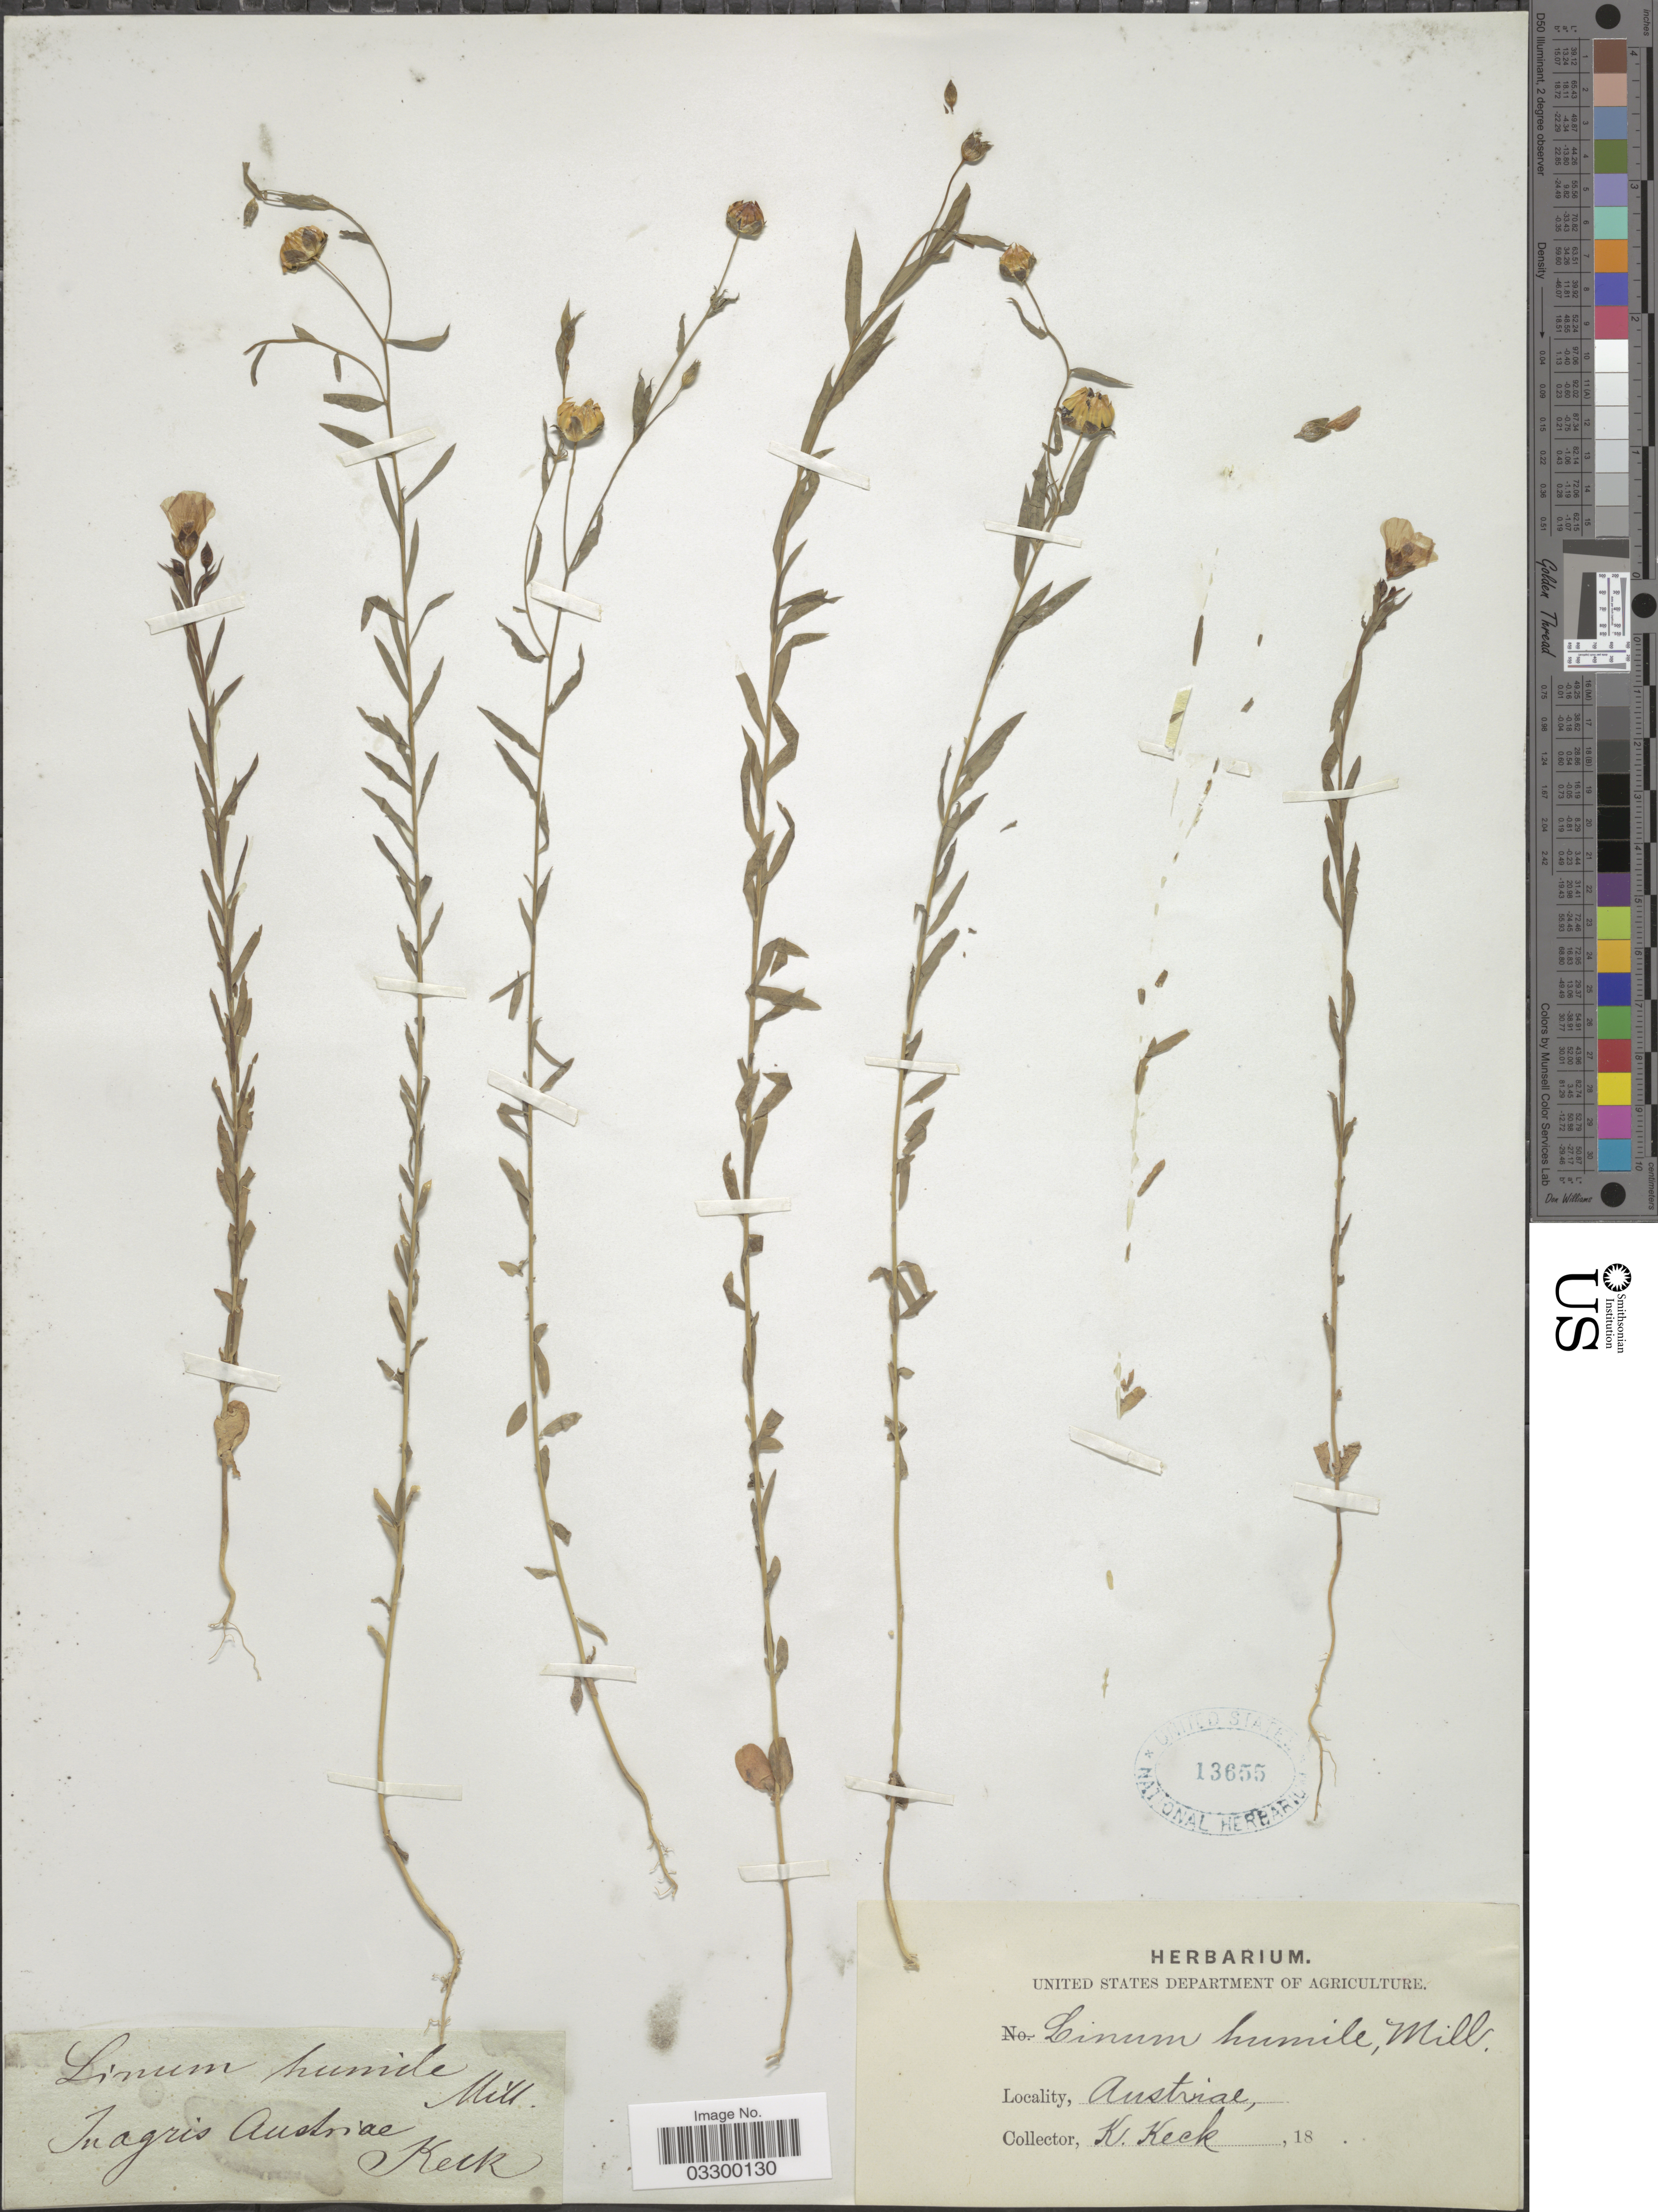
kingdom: Plantae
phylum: Tracheophyta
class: Magnoliopsida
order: Malpighiales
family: Linaceae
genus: Linum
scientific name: Linum humile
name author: Mill.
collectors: K. Keck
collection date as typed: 18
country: Austria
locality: In agris Austriae.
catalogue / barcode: US 13655